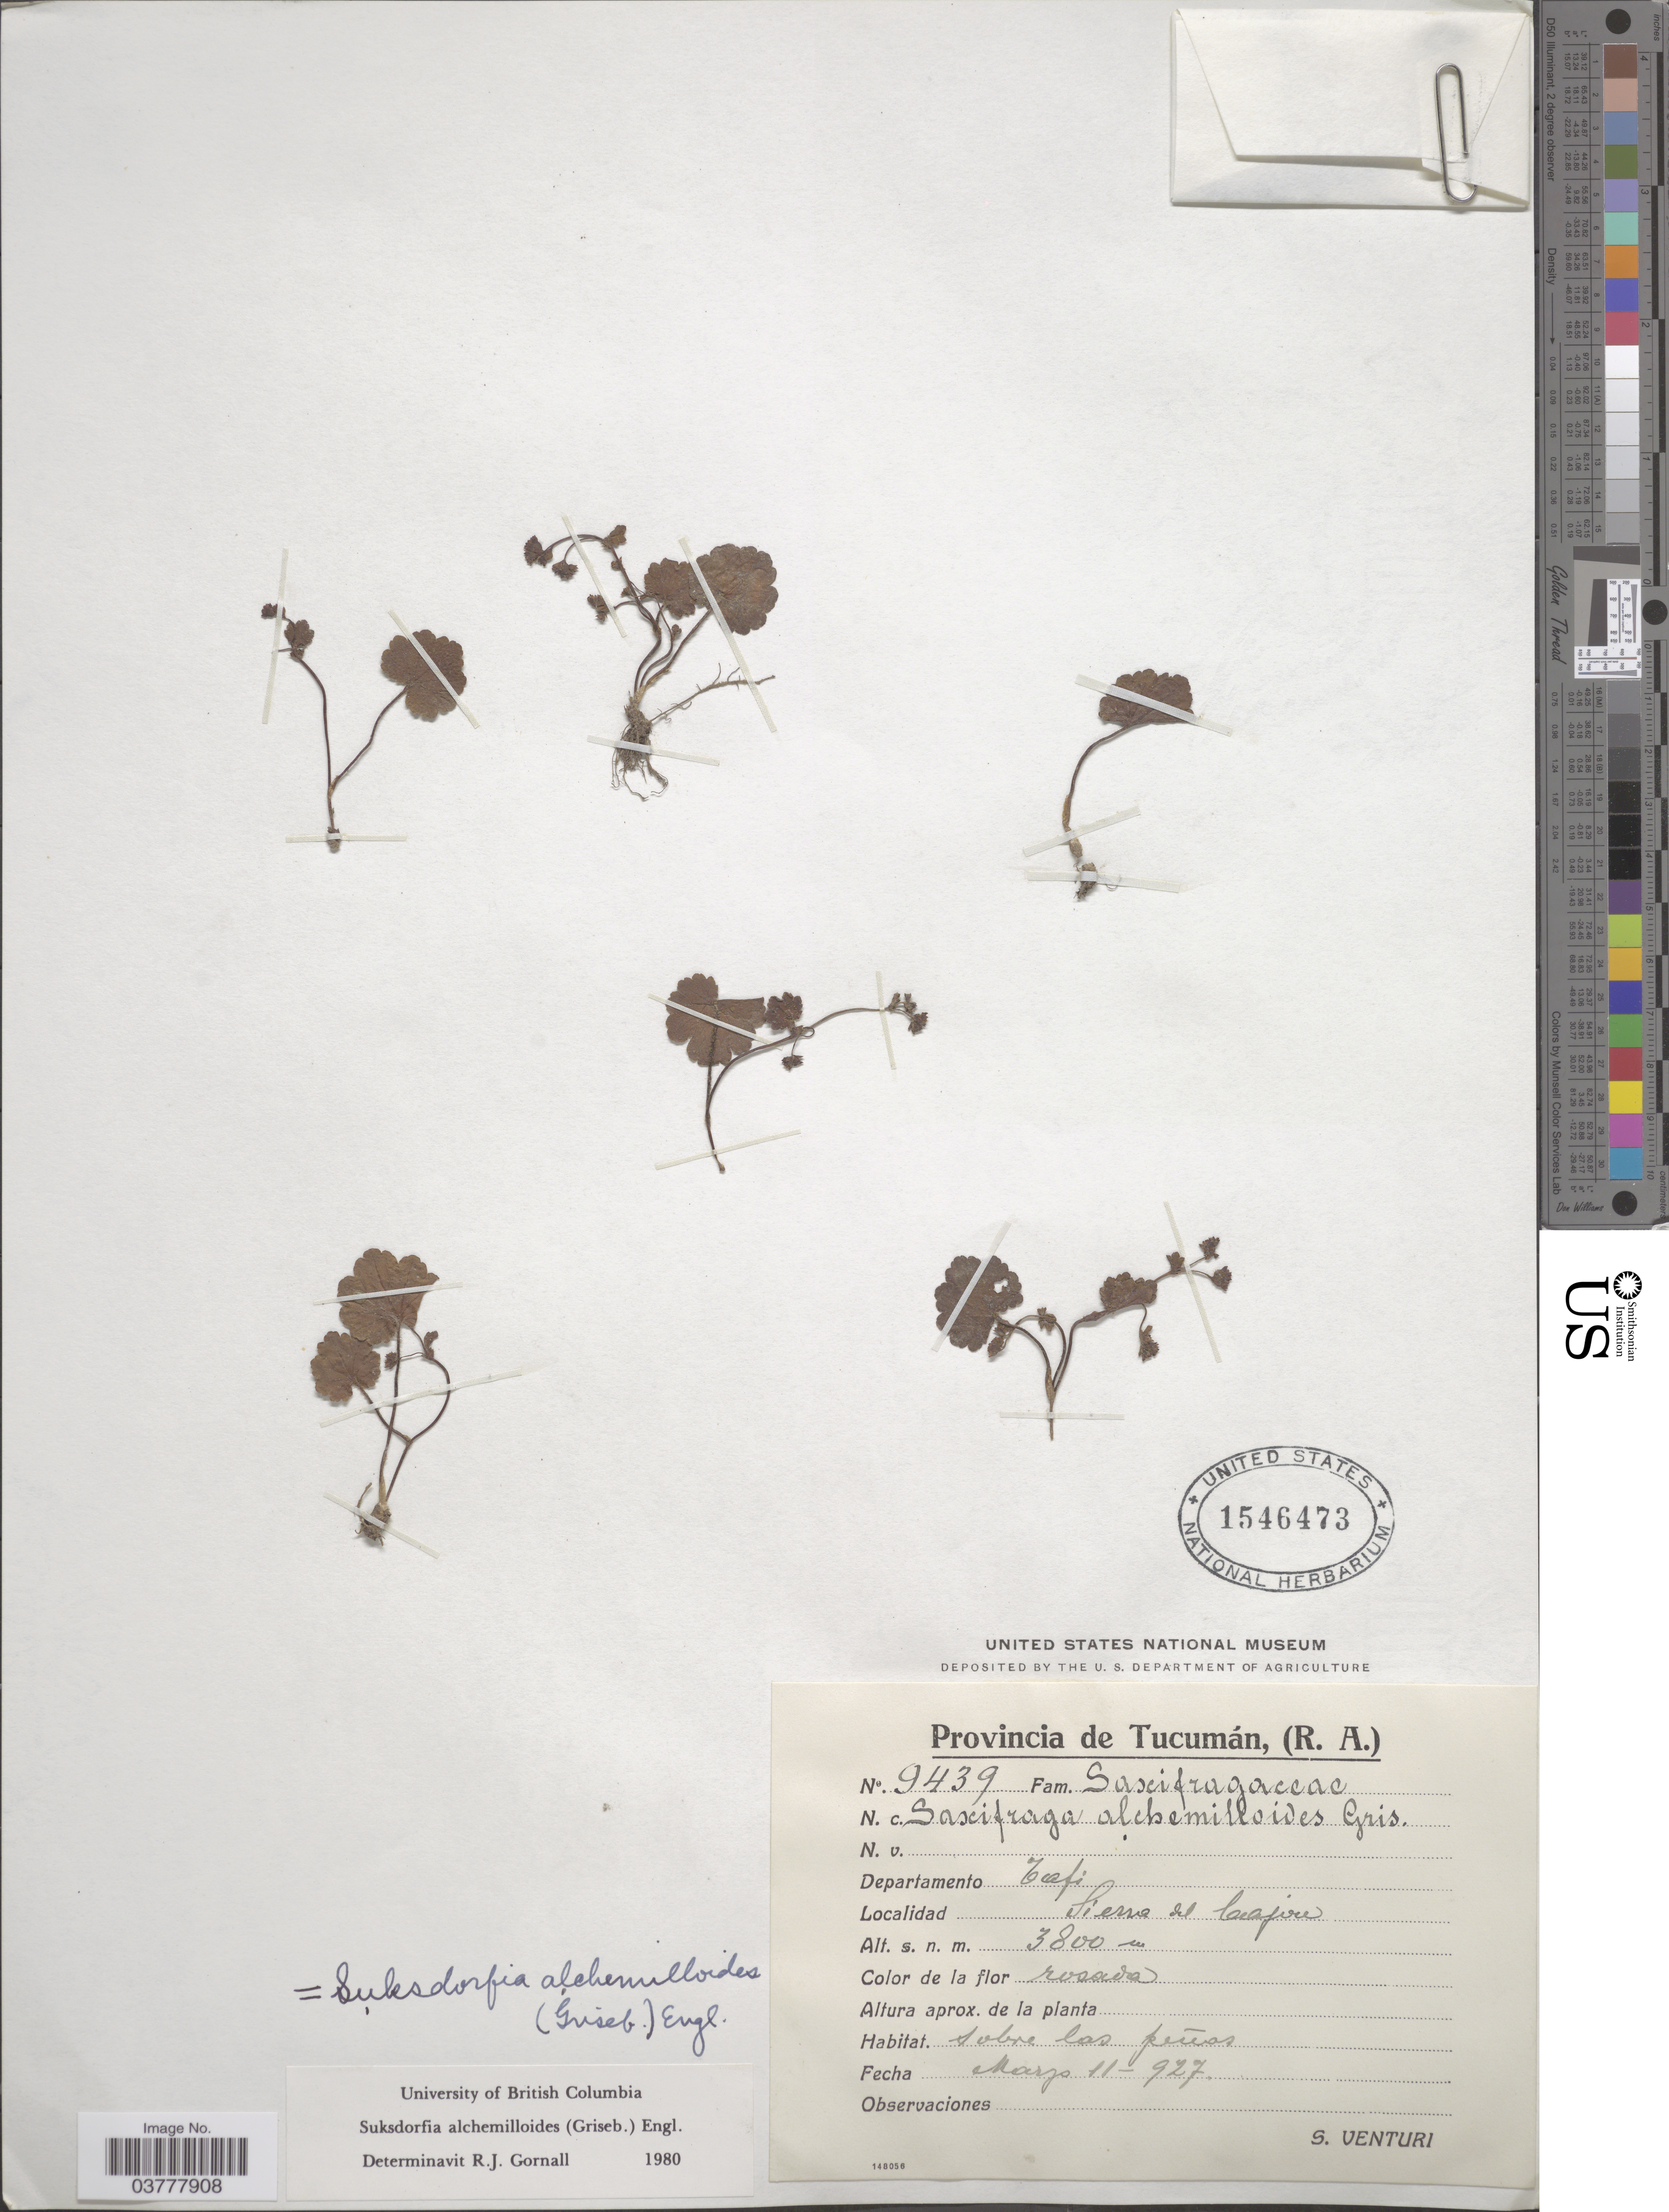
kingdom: Plantae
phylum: Tracheophyta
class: Magnoliopsida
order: Saxifragales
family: Saxifragaceae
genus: Suksdorfia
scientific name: Suksdorfia alchemillioides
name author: (Griseb.) Engl.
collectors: S. Venturi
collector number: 9439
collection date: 1927-03-11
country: Argentina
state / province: Tucuman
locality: Departamento Tafi. Sierra del Cajon.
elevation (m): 3800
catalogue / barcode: US 1546473